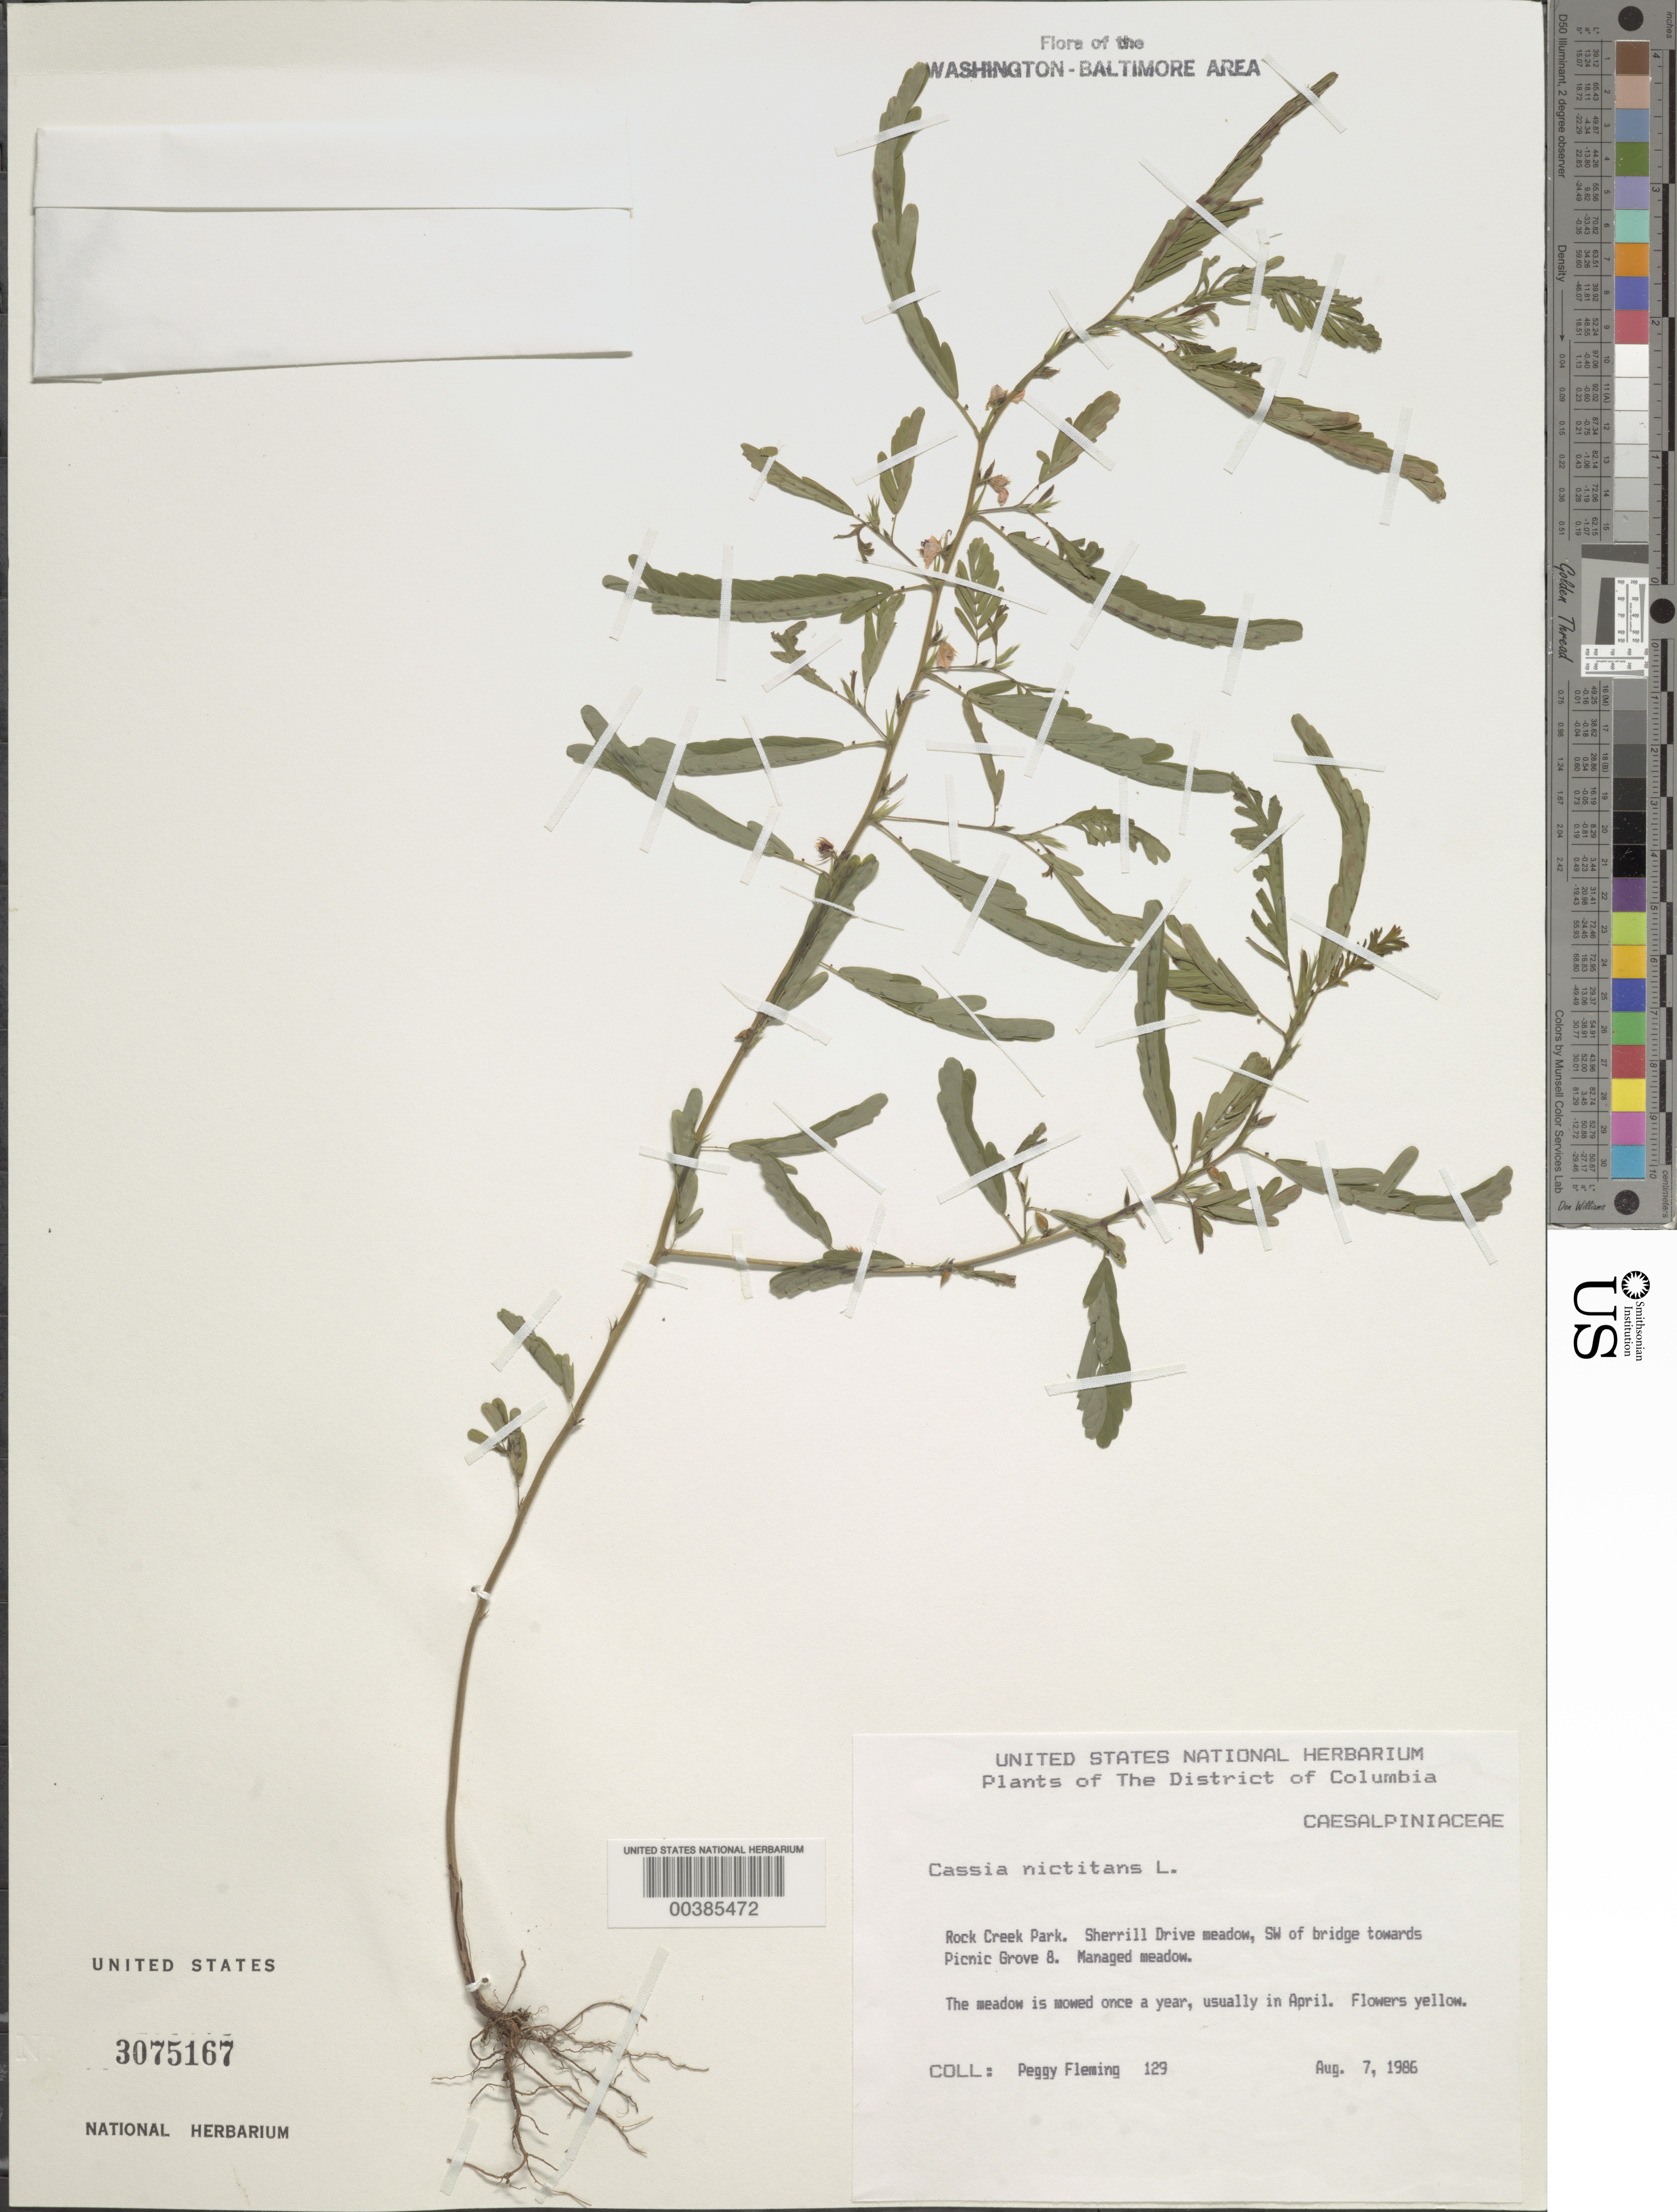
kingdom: Plantae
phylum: Tracheophyta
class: Magnoliopsida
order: Fabales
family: Fabaceae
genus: Chamaecrista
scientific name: Chamaecrista nictitans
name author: (L.) Moench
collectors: P. Fleming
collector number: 129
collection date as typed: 07 Aug 1986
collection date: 1986-08-07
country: United States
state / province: District of Columbia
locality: Rock Creek Park, Sherrill Drive meadow Rock Creek Park and vicinity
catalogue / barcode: US 3075167